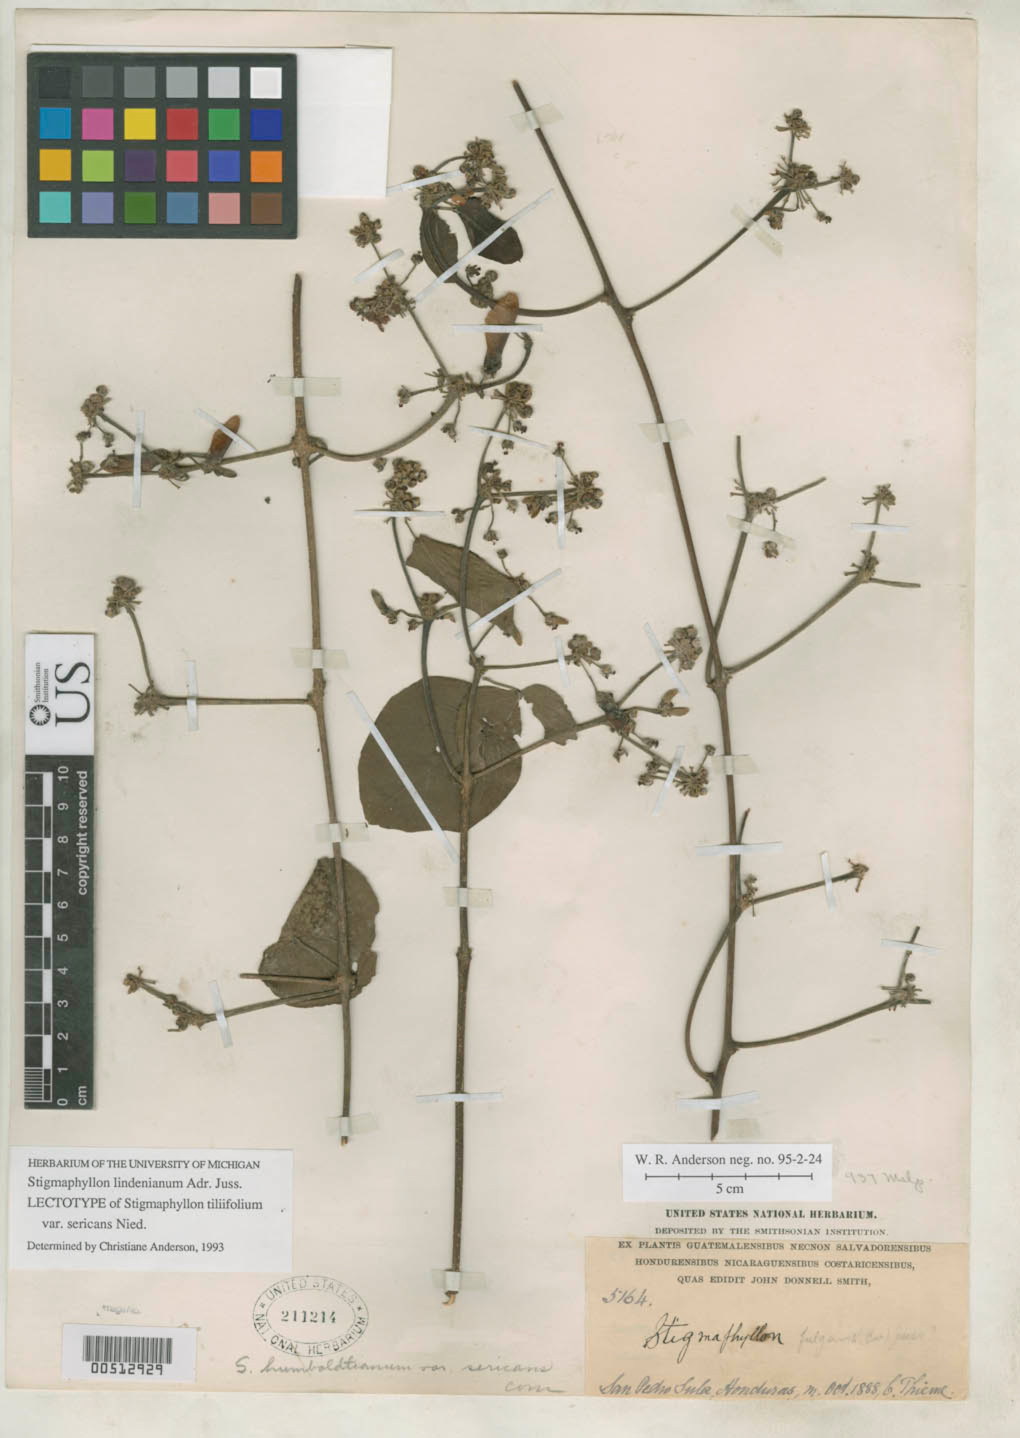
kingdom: Plantae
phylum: Tracheophyta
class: Magnoliopsida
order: Malpighiales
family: Malpighiaceae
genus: Stigmaphyllon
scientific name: Stigmaphyllon tiliifolium var. sericans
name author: Nied.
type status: Isolectotype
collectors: C. Thieme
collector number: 5164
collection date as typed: Oct 1888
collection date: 1888-10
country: Honduras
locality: San Pedro Sula.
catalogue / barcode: US 211214